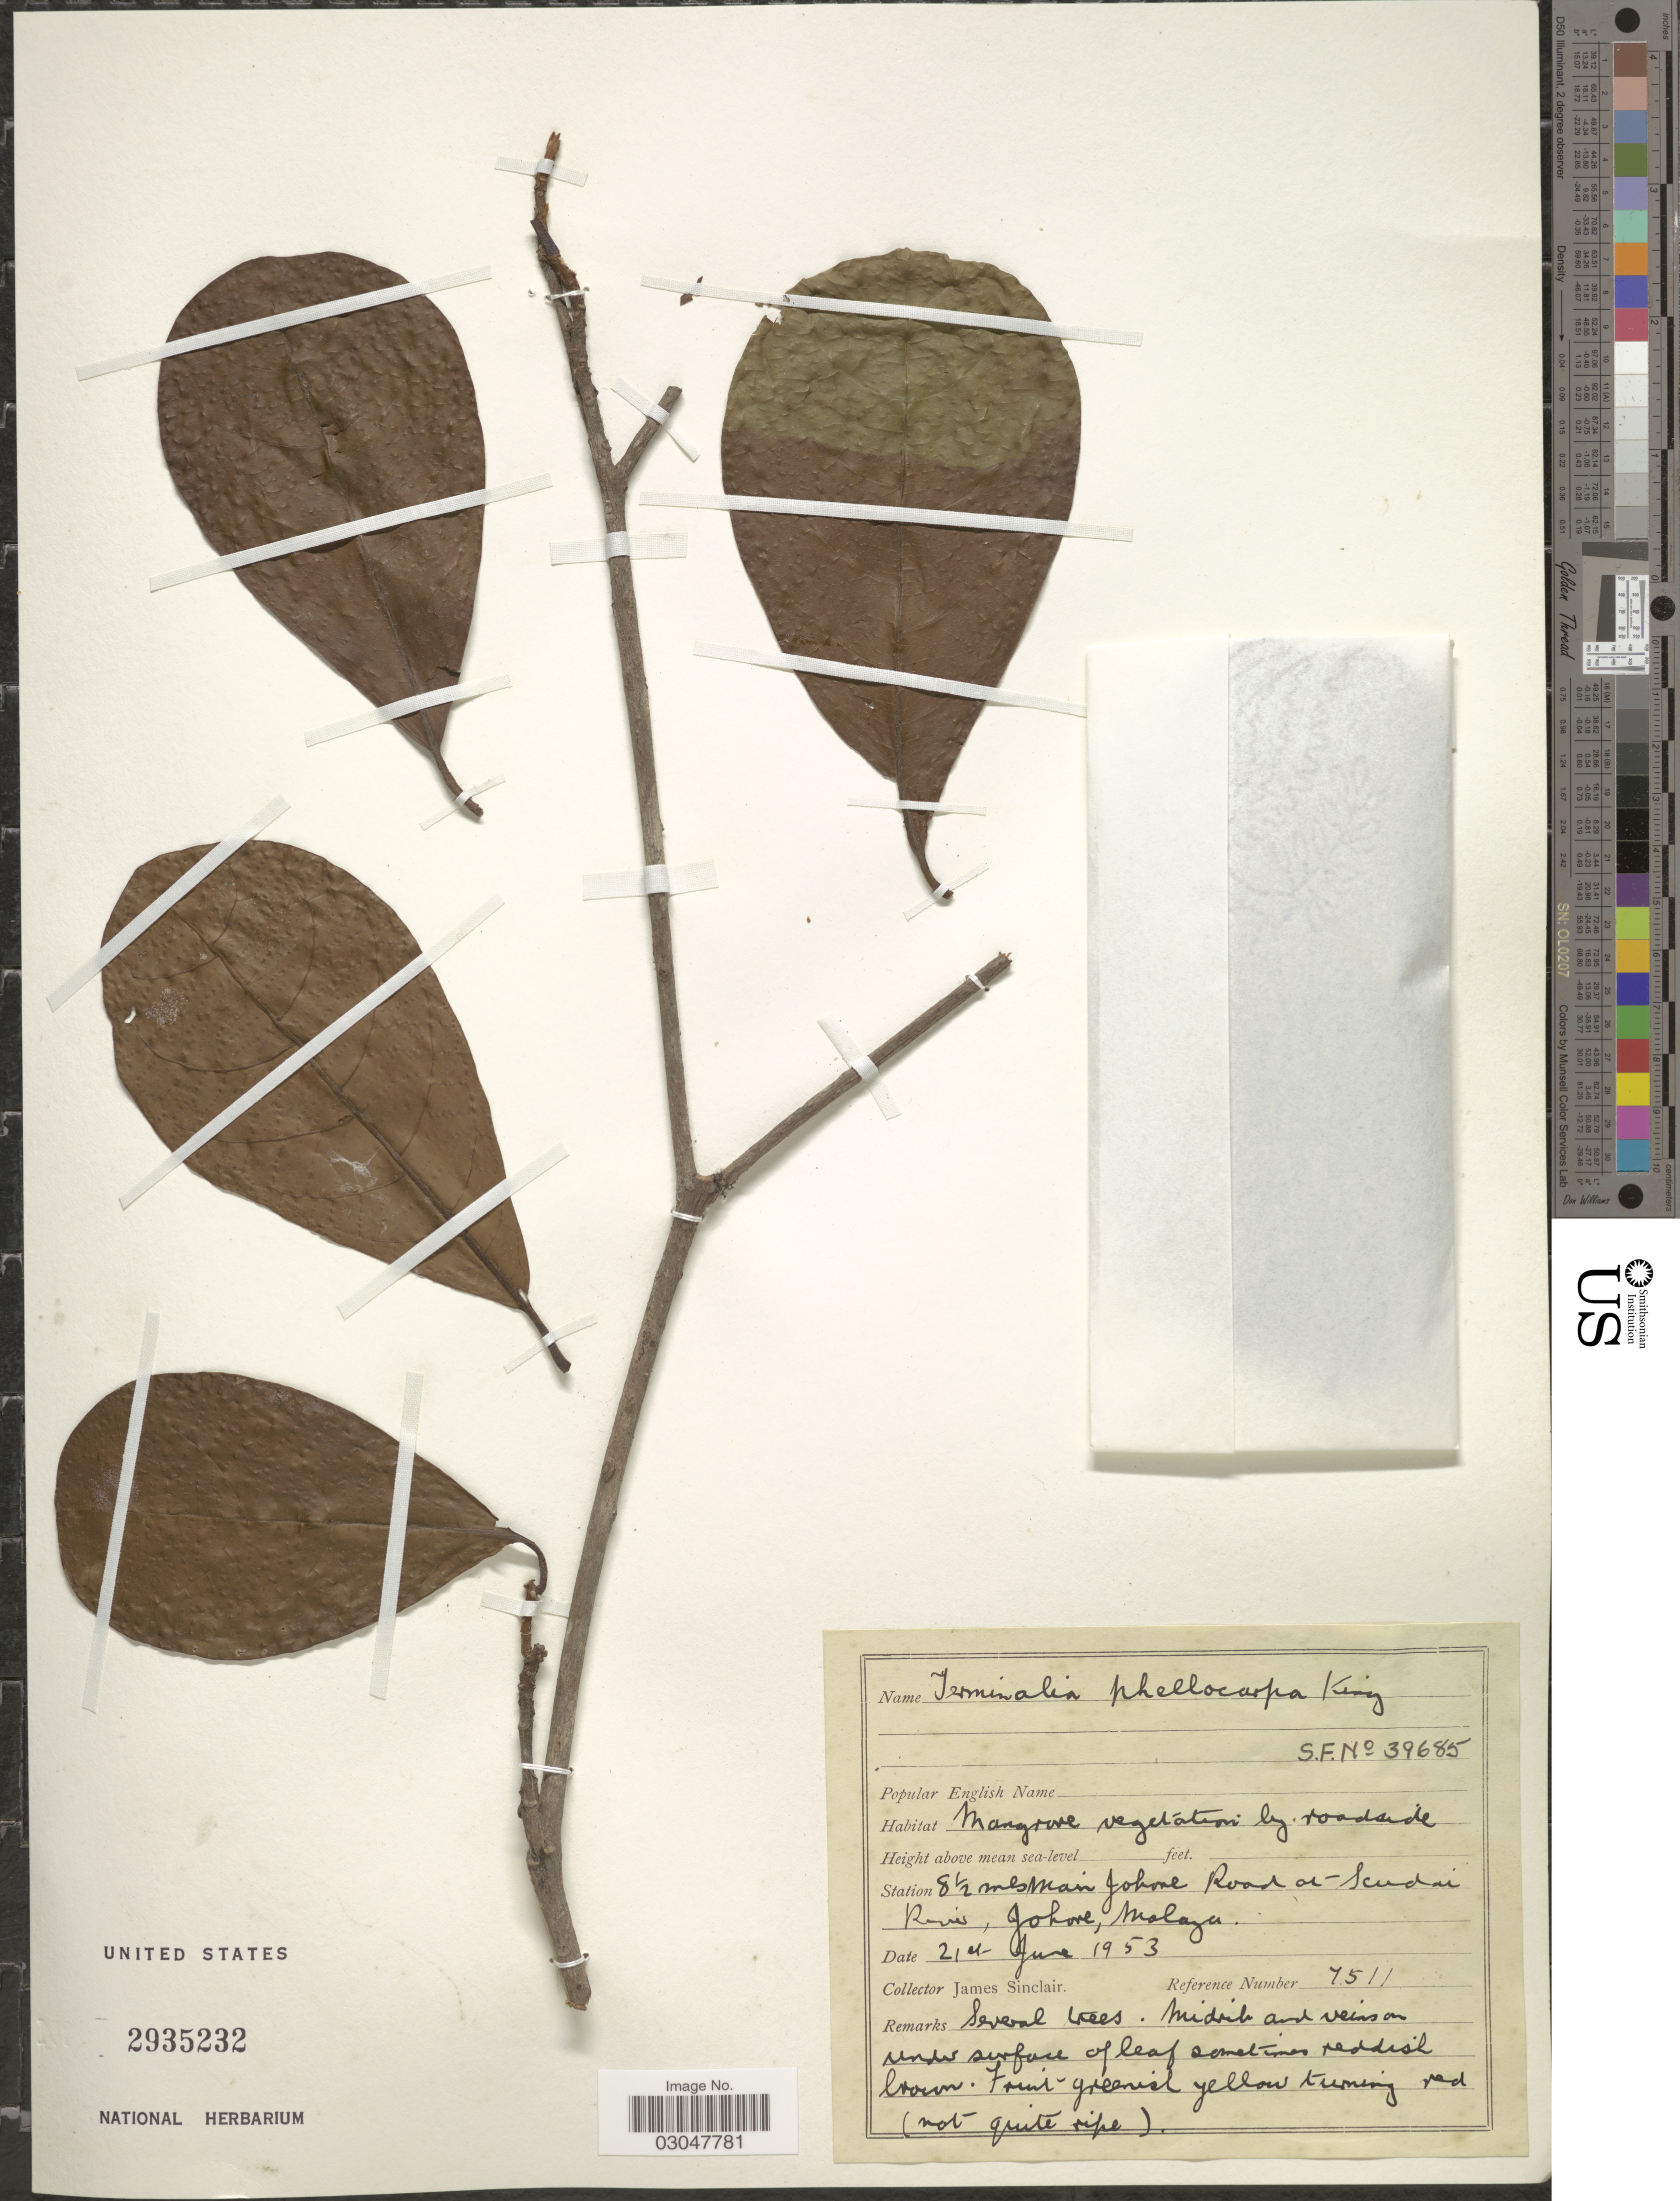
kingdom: Plantae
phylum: Tracheophyta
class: Magnoliopsida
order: Myrtales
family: Combretaceae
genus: Terminalia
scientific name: Terminalia phellocarpa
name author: King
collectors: J. Sinclair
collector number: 7511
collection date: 1953-06-21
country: Malaysia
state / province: Johor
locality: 8½ mls Main Johore Road at Scudai River, Johore, Malaya.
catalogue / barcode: US 2935232